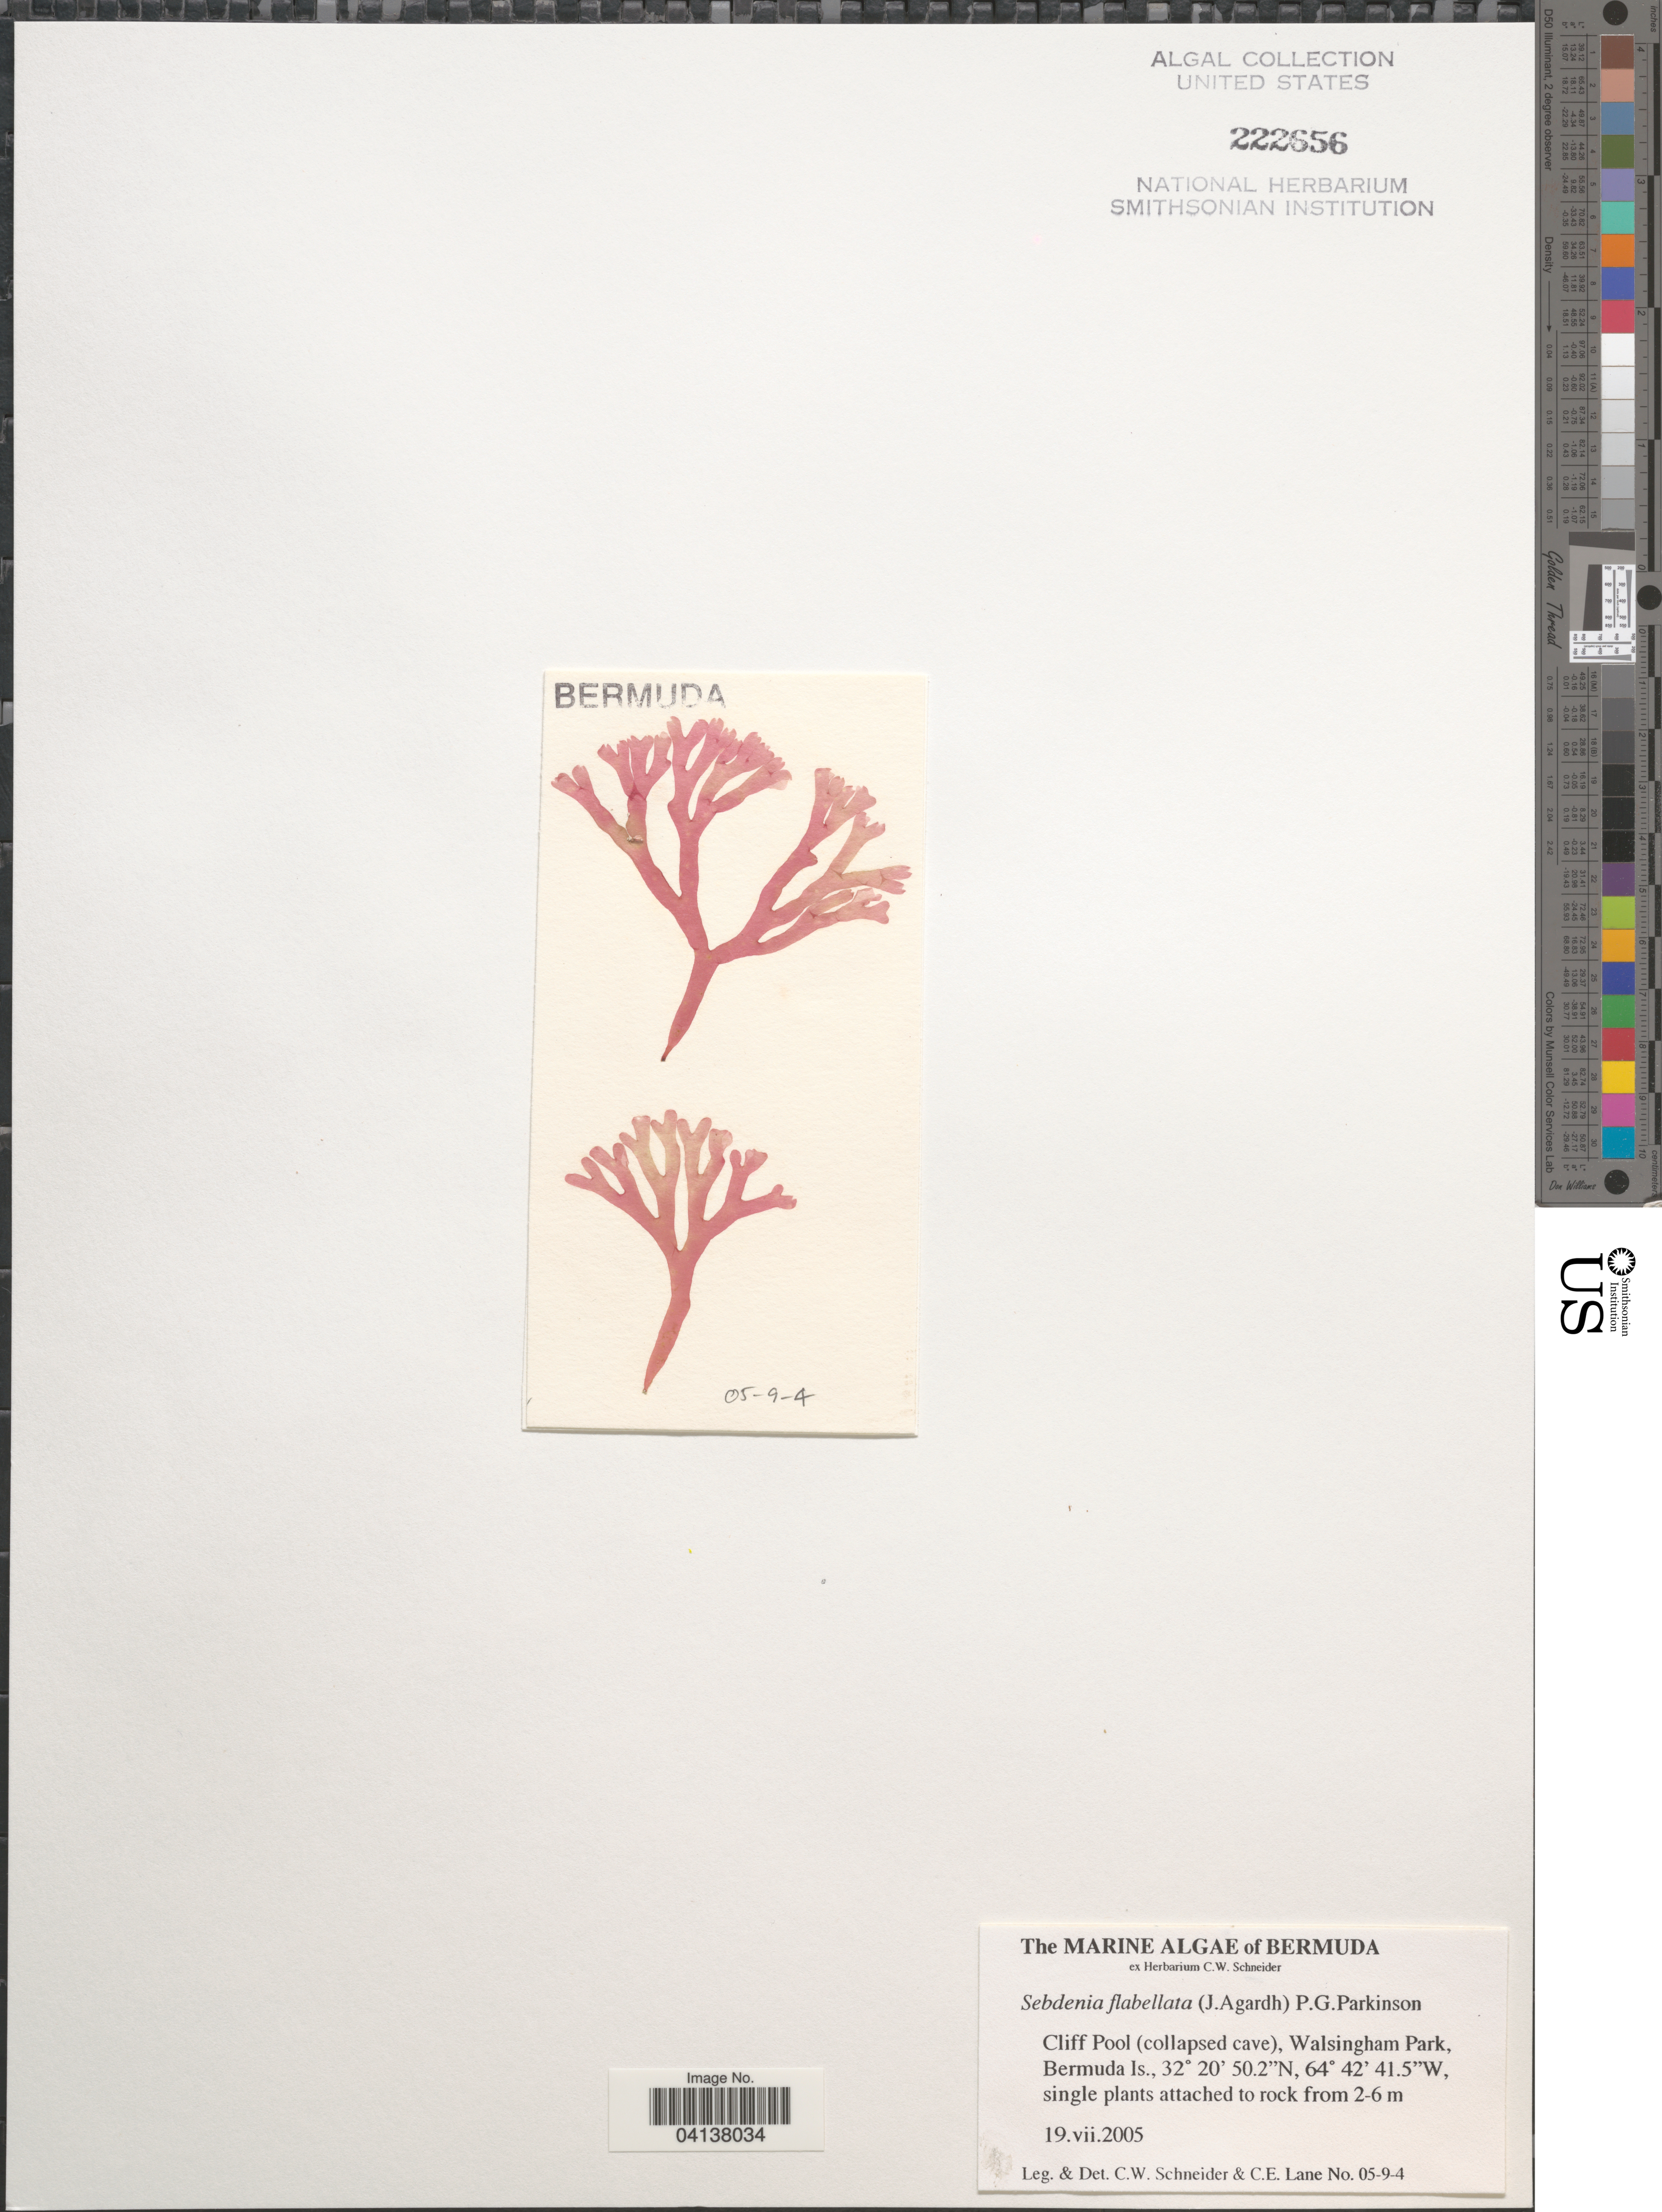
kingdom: Plantae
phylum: Rhodophyta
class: Florideophyceae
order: Sebdeniales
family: Sebdeniaceae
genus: Sebdenia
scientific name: Sebdenia flabellata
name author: (J. Agardh) P.G. Parkinson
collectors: C. W.Schneider & C. E. Lane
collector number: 05-9-4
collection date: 2005-07-19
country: Bermuda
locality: Cliff Pool (collapsed cave), Walsingham Park, Bermuda Is.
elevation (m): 2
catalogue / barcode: US 222656